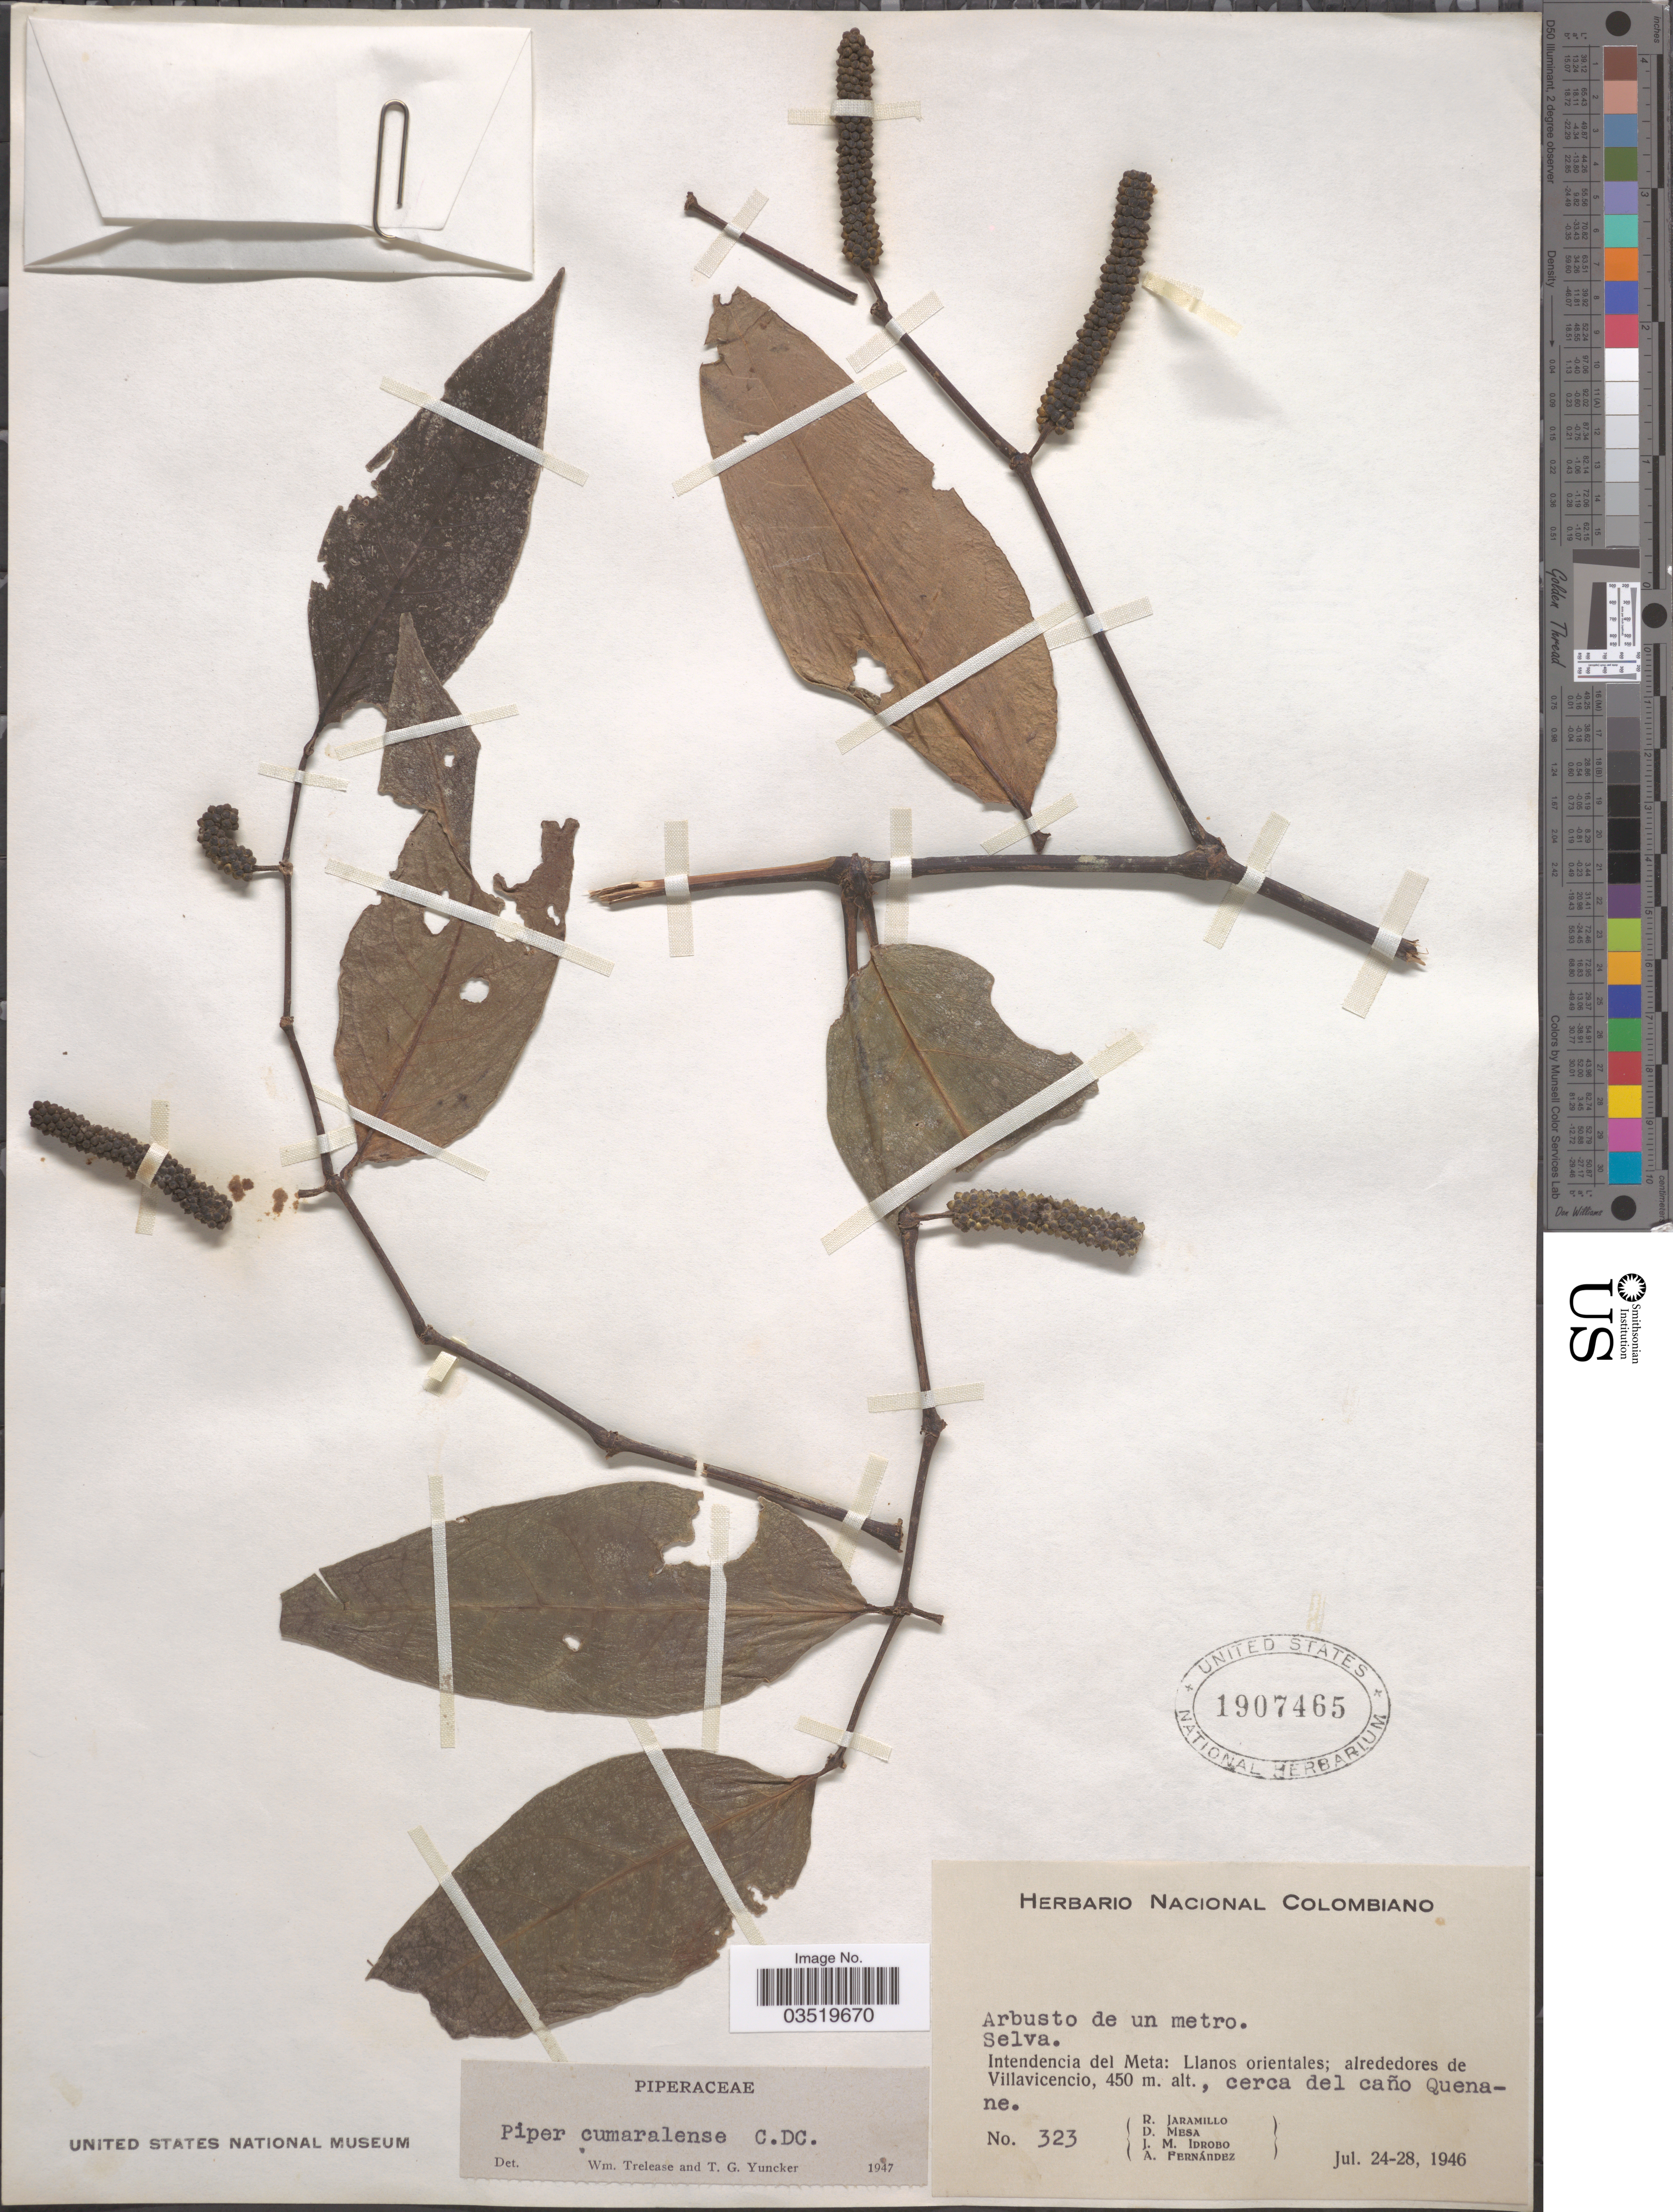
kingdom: Plantae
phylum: Tracheophyta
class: Magnoliopsida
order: Piperales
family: Piperaceae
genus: Piper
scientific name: Piper cumaralense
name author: C. DC.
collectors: R. Jaramillo, D. Mesa, J. M. Idrobo & A. Fernández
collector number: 323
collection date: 1946-07-24/1946-07-28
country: Colombia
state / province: Meta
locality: Intendencia del Meta: Llanos orientales; alrededores de Villavicencio, cerca del caño Quenane.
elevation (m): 450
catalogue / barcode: US 1907465